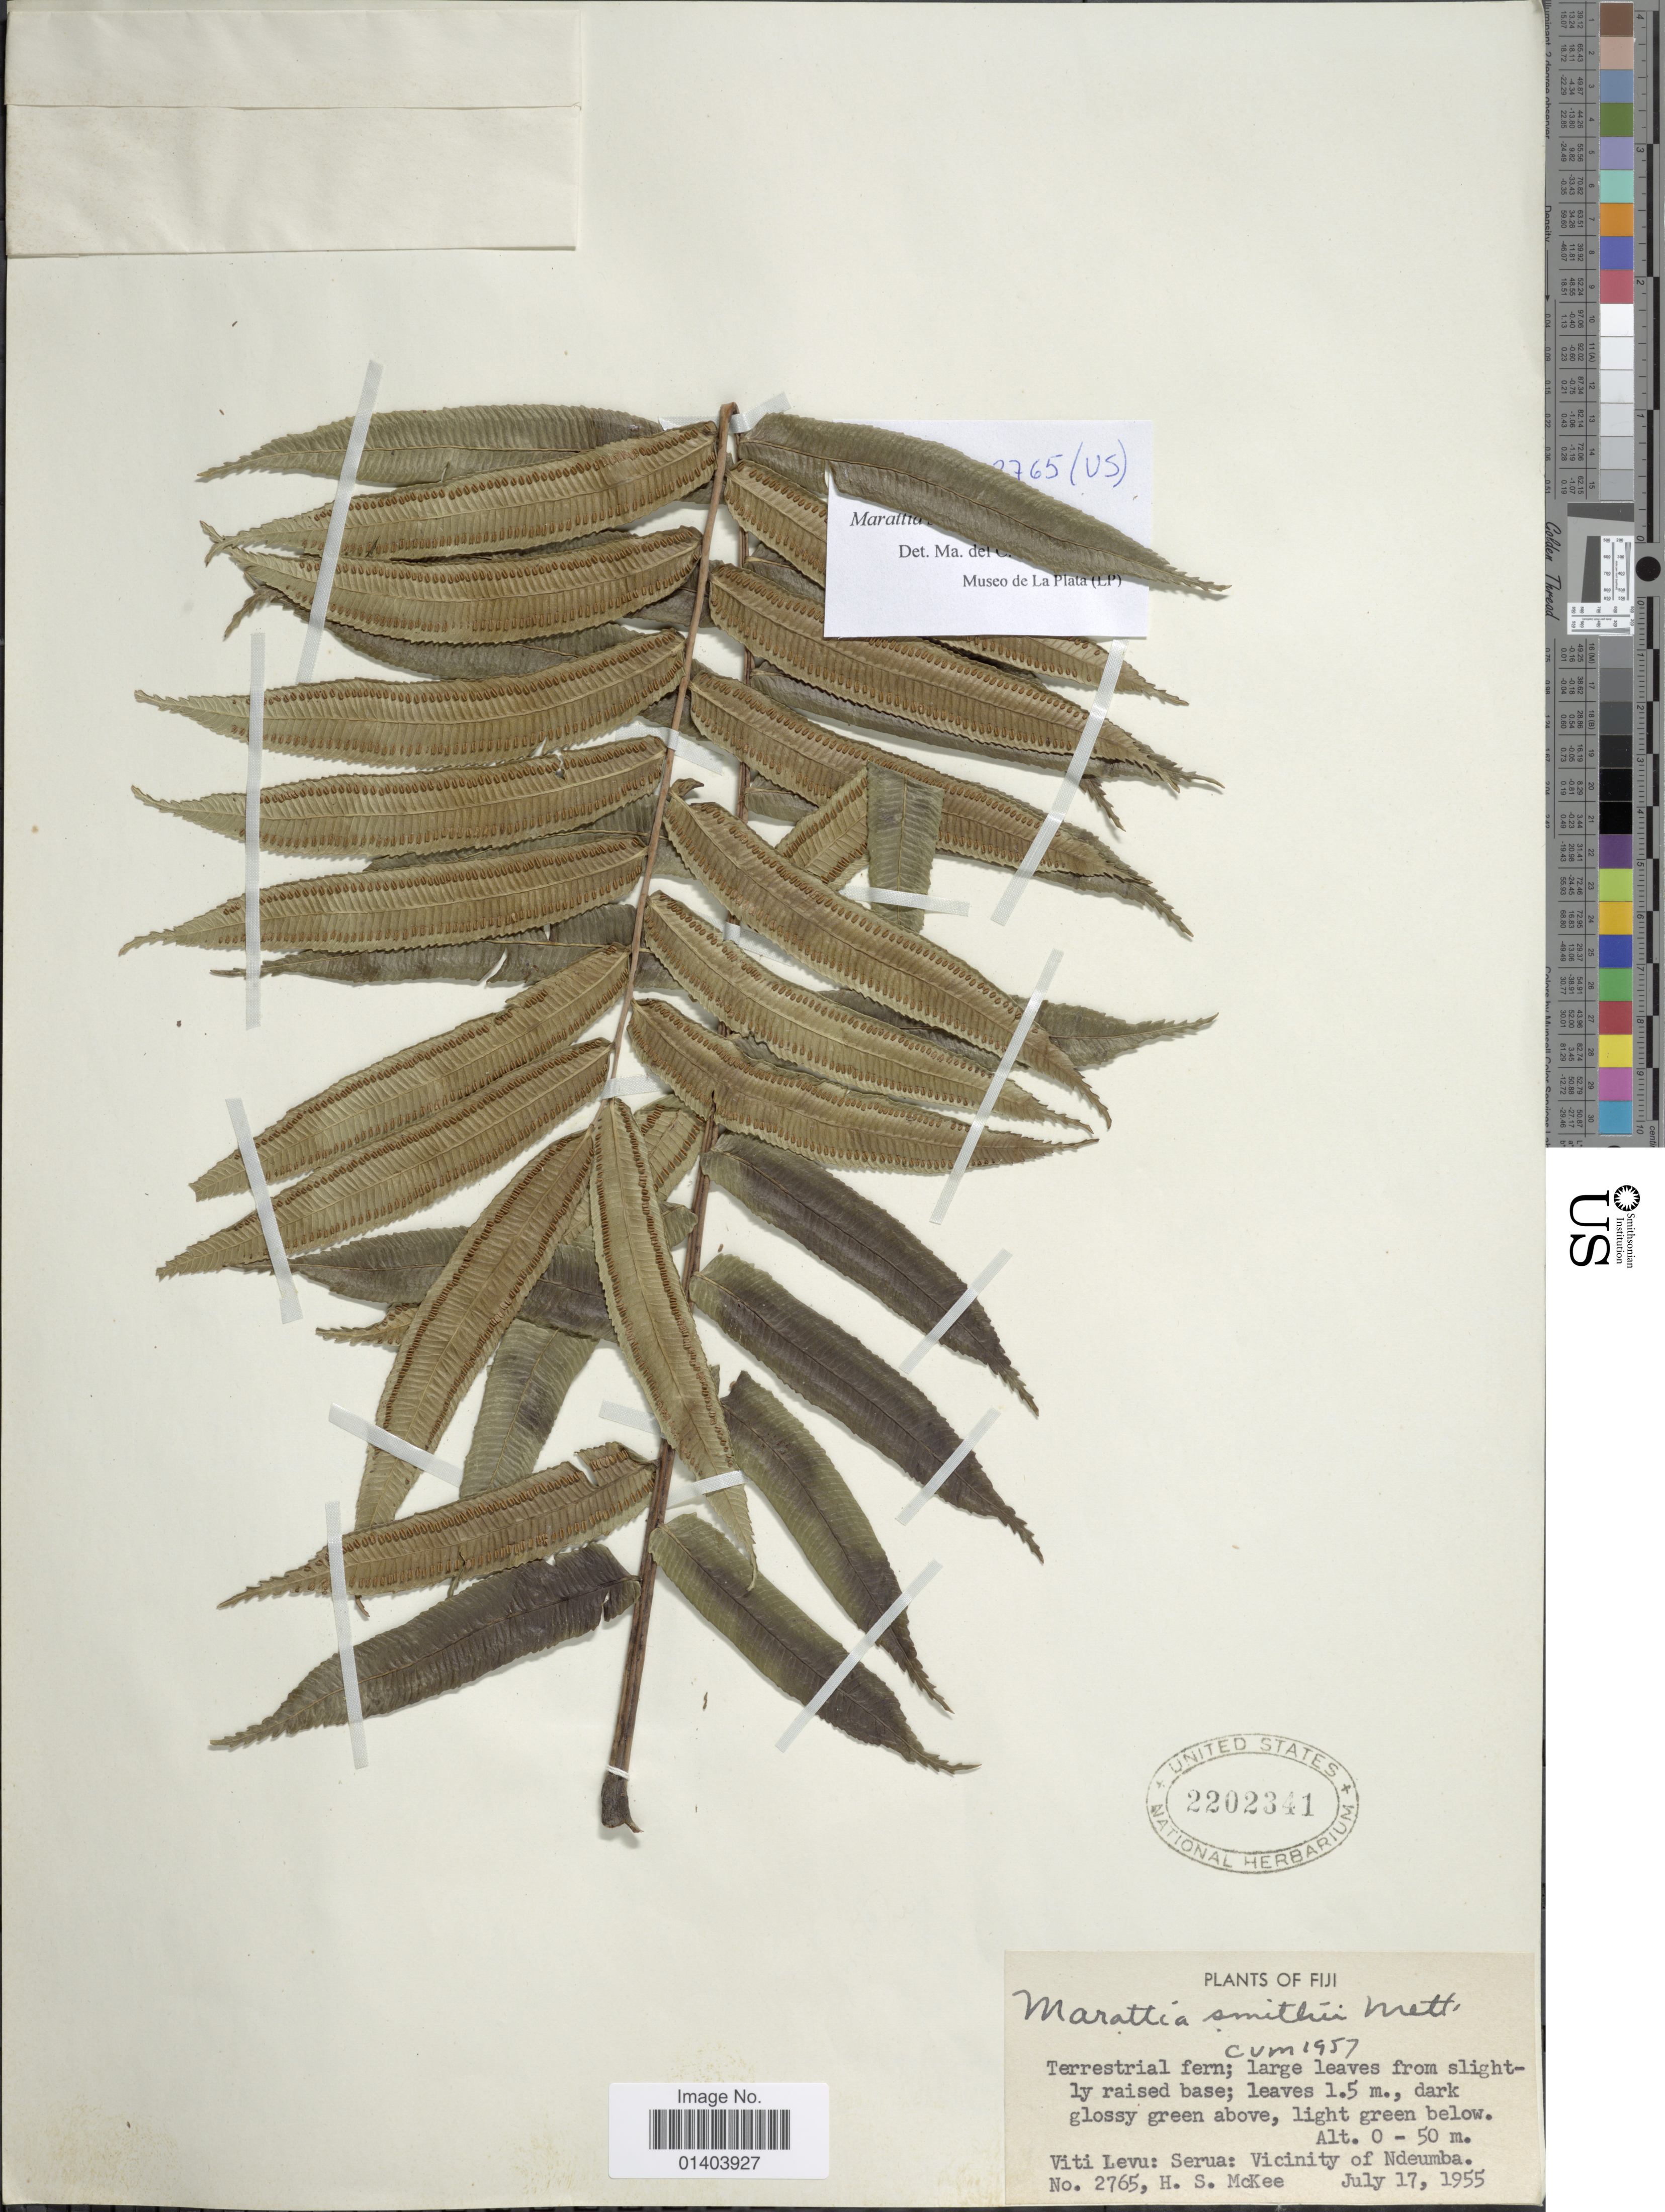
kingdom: Plantae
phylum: Tracheophyta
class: Polypodiopsida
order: Marattiales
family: Marattiaceae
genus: Ptisana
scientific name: Ptisana smithii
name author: (Mett. ex Kuhn) Murdock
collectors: H. S. McKee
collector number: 2765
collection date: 1955-07-17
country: Fiji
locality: Viti Levu: Serua: Vicinity of Ndeumba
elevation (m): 0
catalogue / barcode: US 2202341